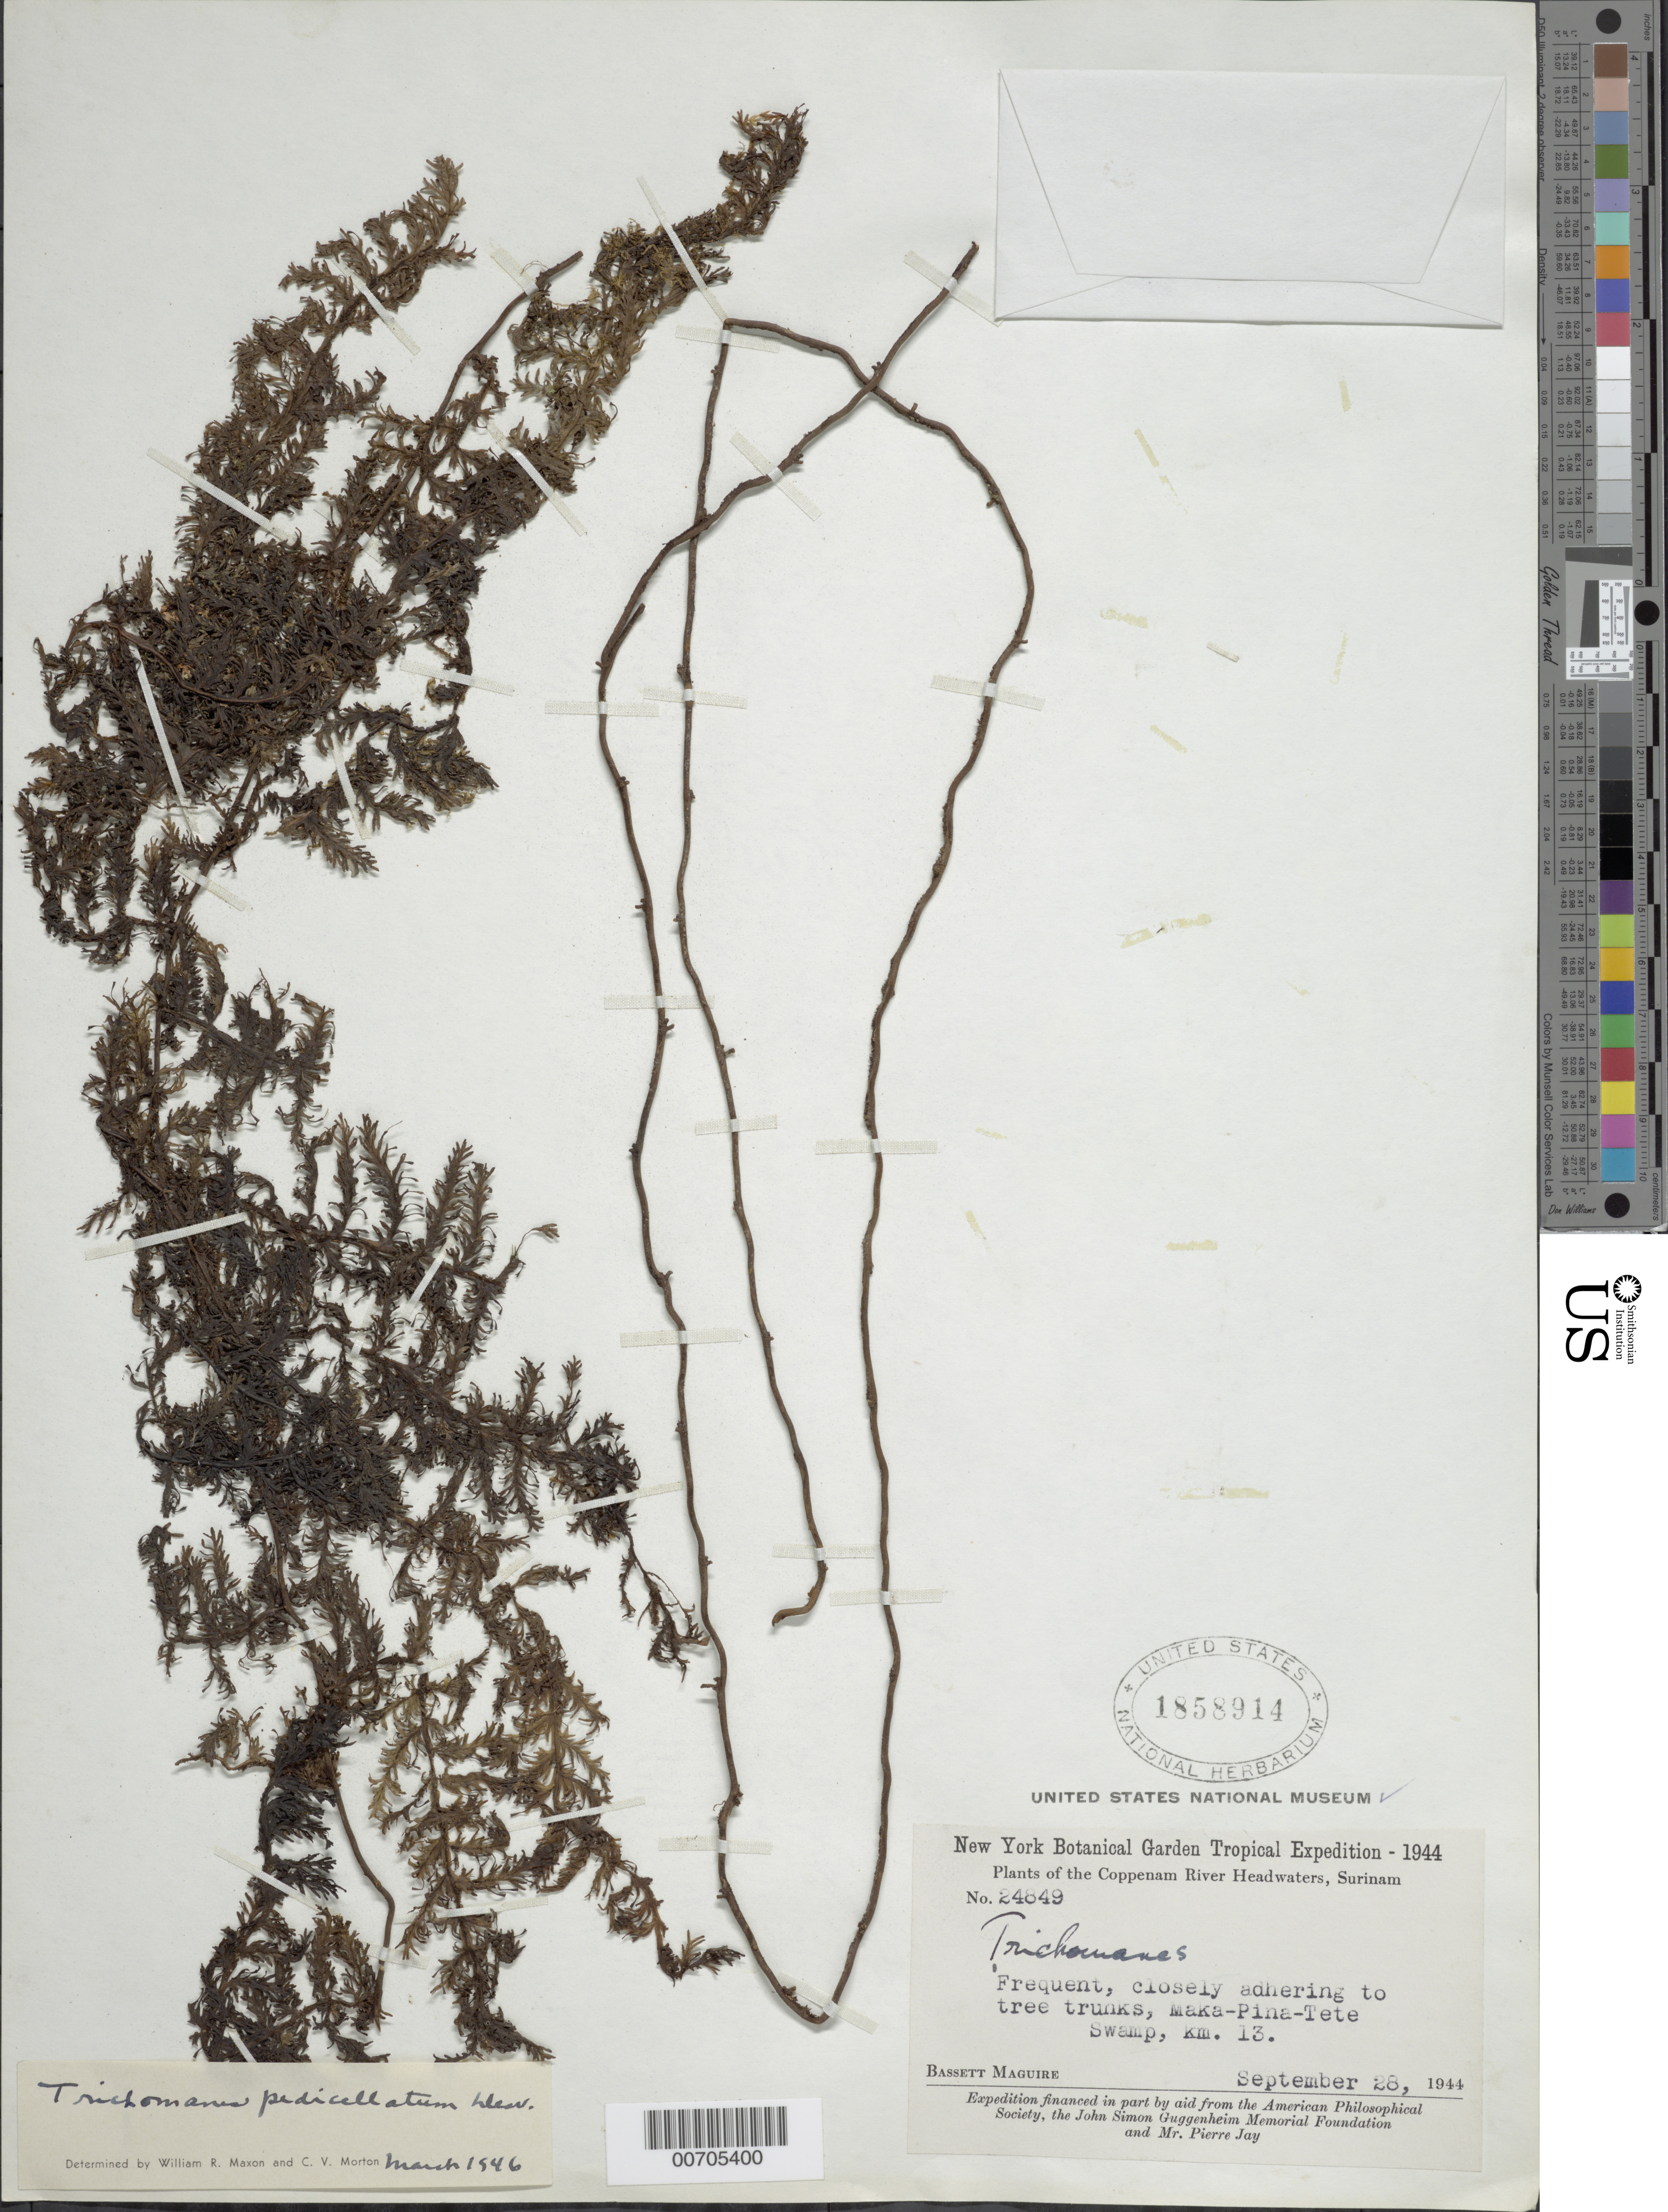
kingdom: Plantae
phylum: Tracheophyta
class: Polypodiopsida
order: Hymenophyllales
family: Hymenophyllaceae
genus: Trichomanes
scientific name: Trichomanes pedicellatum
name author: Desv.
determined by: Maxon, W. R.; Morton, C. V.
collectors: B. Maguire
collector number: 24849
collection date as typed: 28-Sep-44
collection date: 1944-09-28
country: Suriname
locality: Coppename River Headwaters, km 13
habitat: Closely adhering to tree trunks; maka-pina-tete swamp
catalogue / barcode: US 1858914